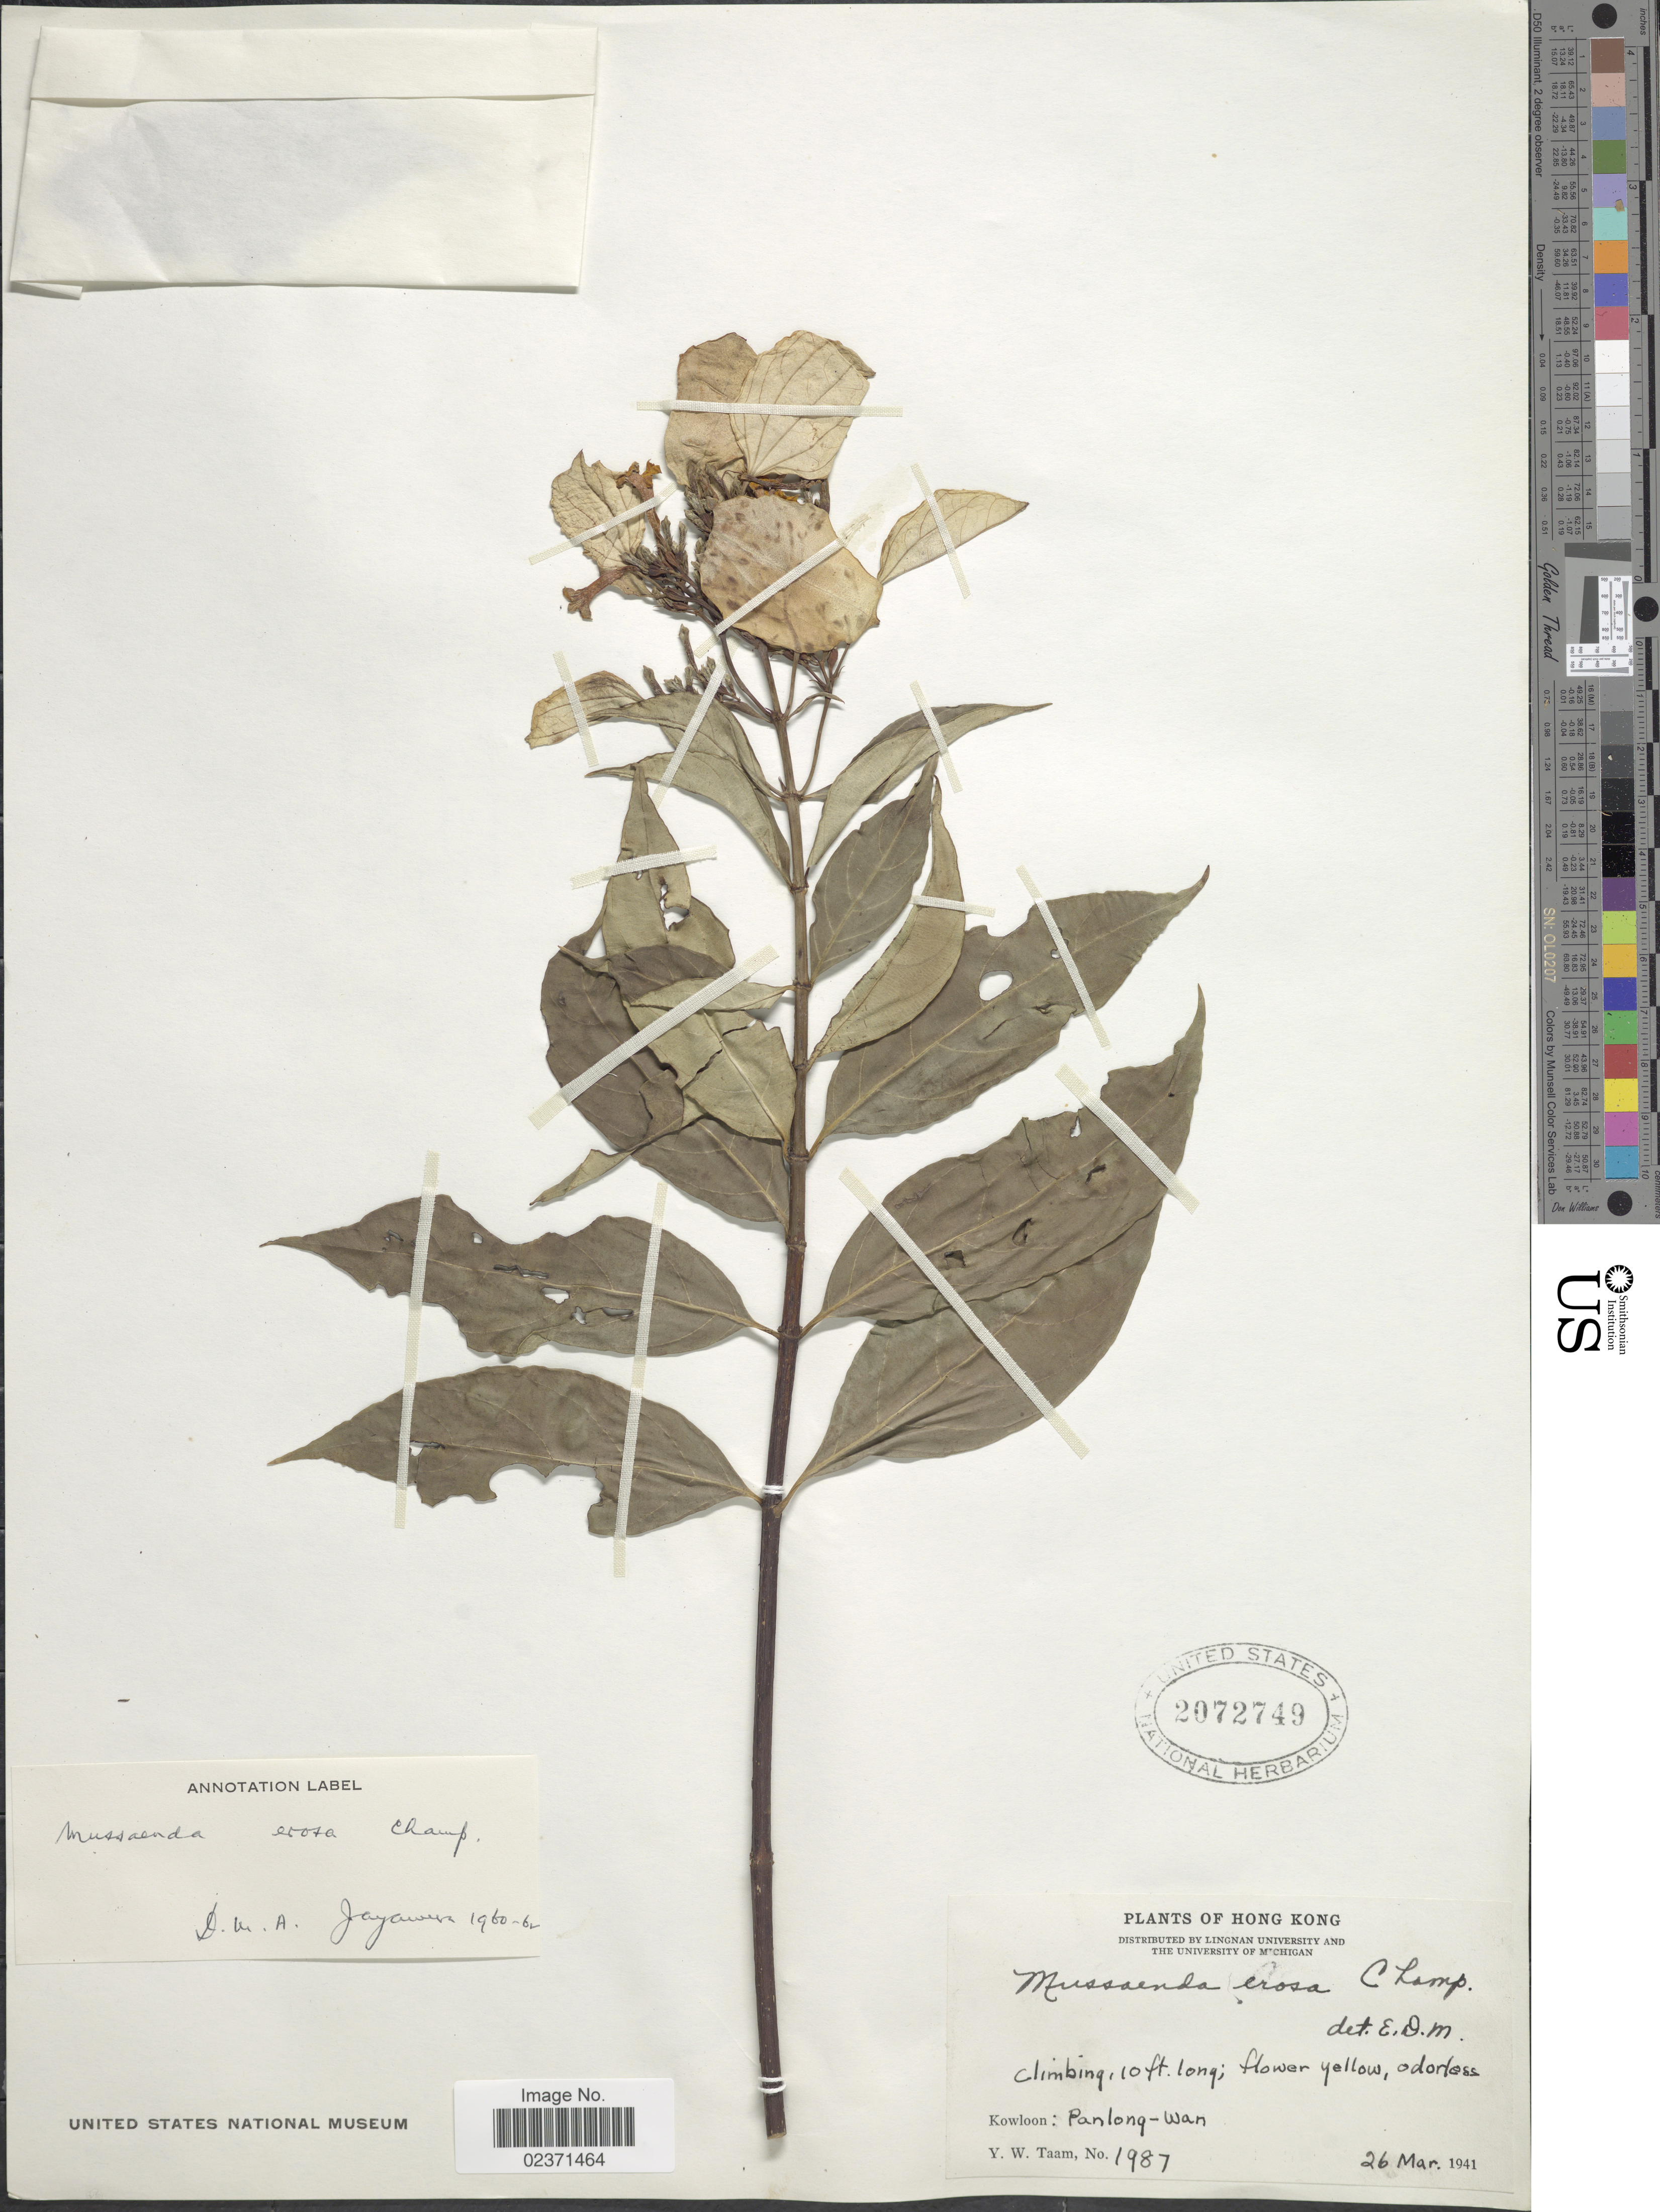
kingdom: Plantae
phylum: Tracheophyta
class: Magnoliopsida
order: Gentianales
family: Rubiaceae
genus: Mussaenda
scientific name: Mussaenda erosa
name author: Champ. ex Benth.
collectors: Y. W. Taam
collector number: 1987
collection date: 1941-03-26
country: China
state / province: Hong Kong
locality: Kowloon: Panlong-Wan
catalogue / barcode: US 2072749